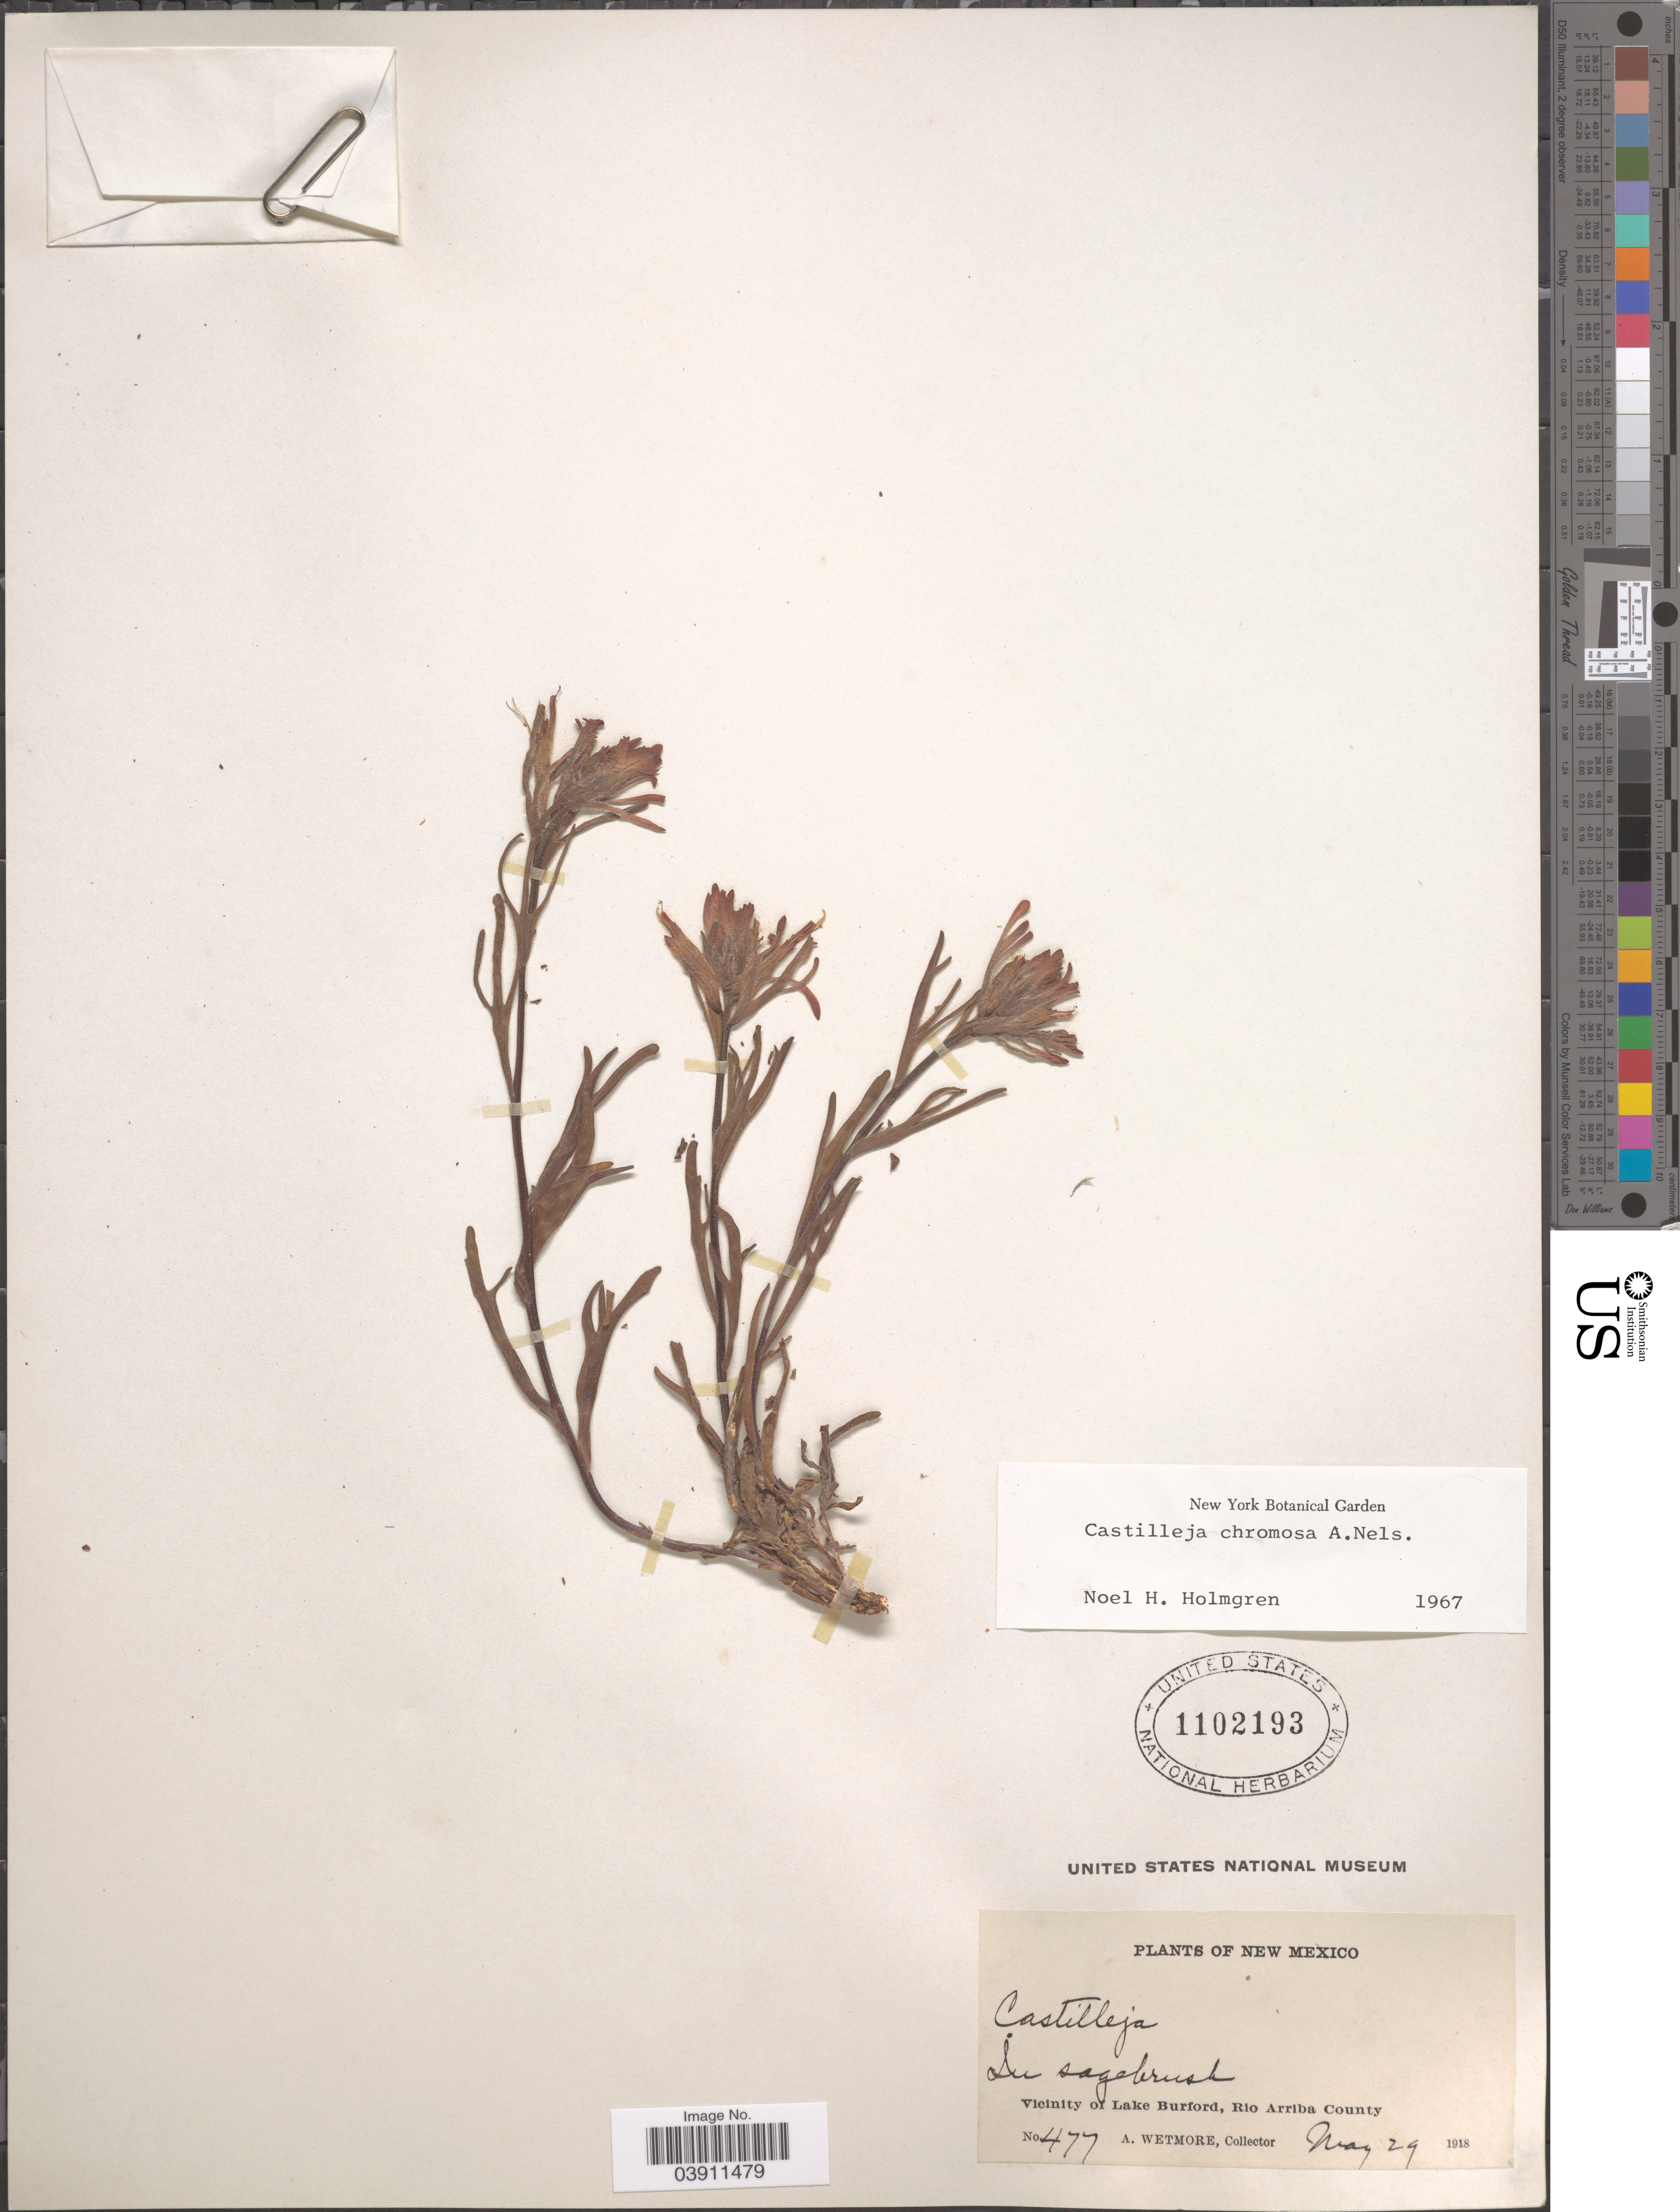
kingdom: Plantae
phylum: Tracheophyta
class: Magnoliopsida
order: Lamiales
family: Orobanchaceae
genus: Castilleja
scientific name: Castilleja chromosa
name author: A. Nelson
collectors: A. Wetmore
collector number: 477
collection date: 1918-05-29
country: United States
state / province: New Mexico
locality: In sagebrush, Vicinity of Lake Burford, Rio Arriba County.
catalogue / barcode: US 1102193